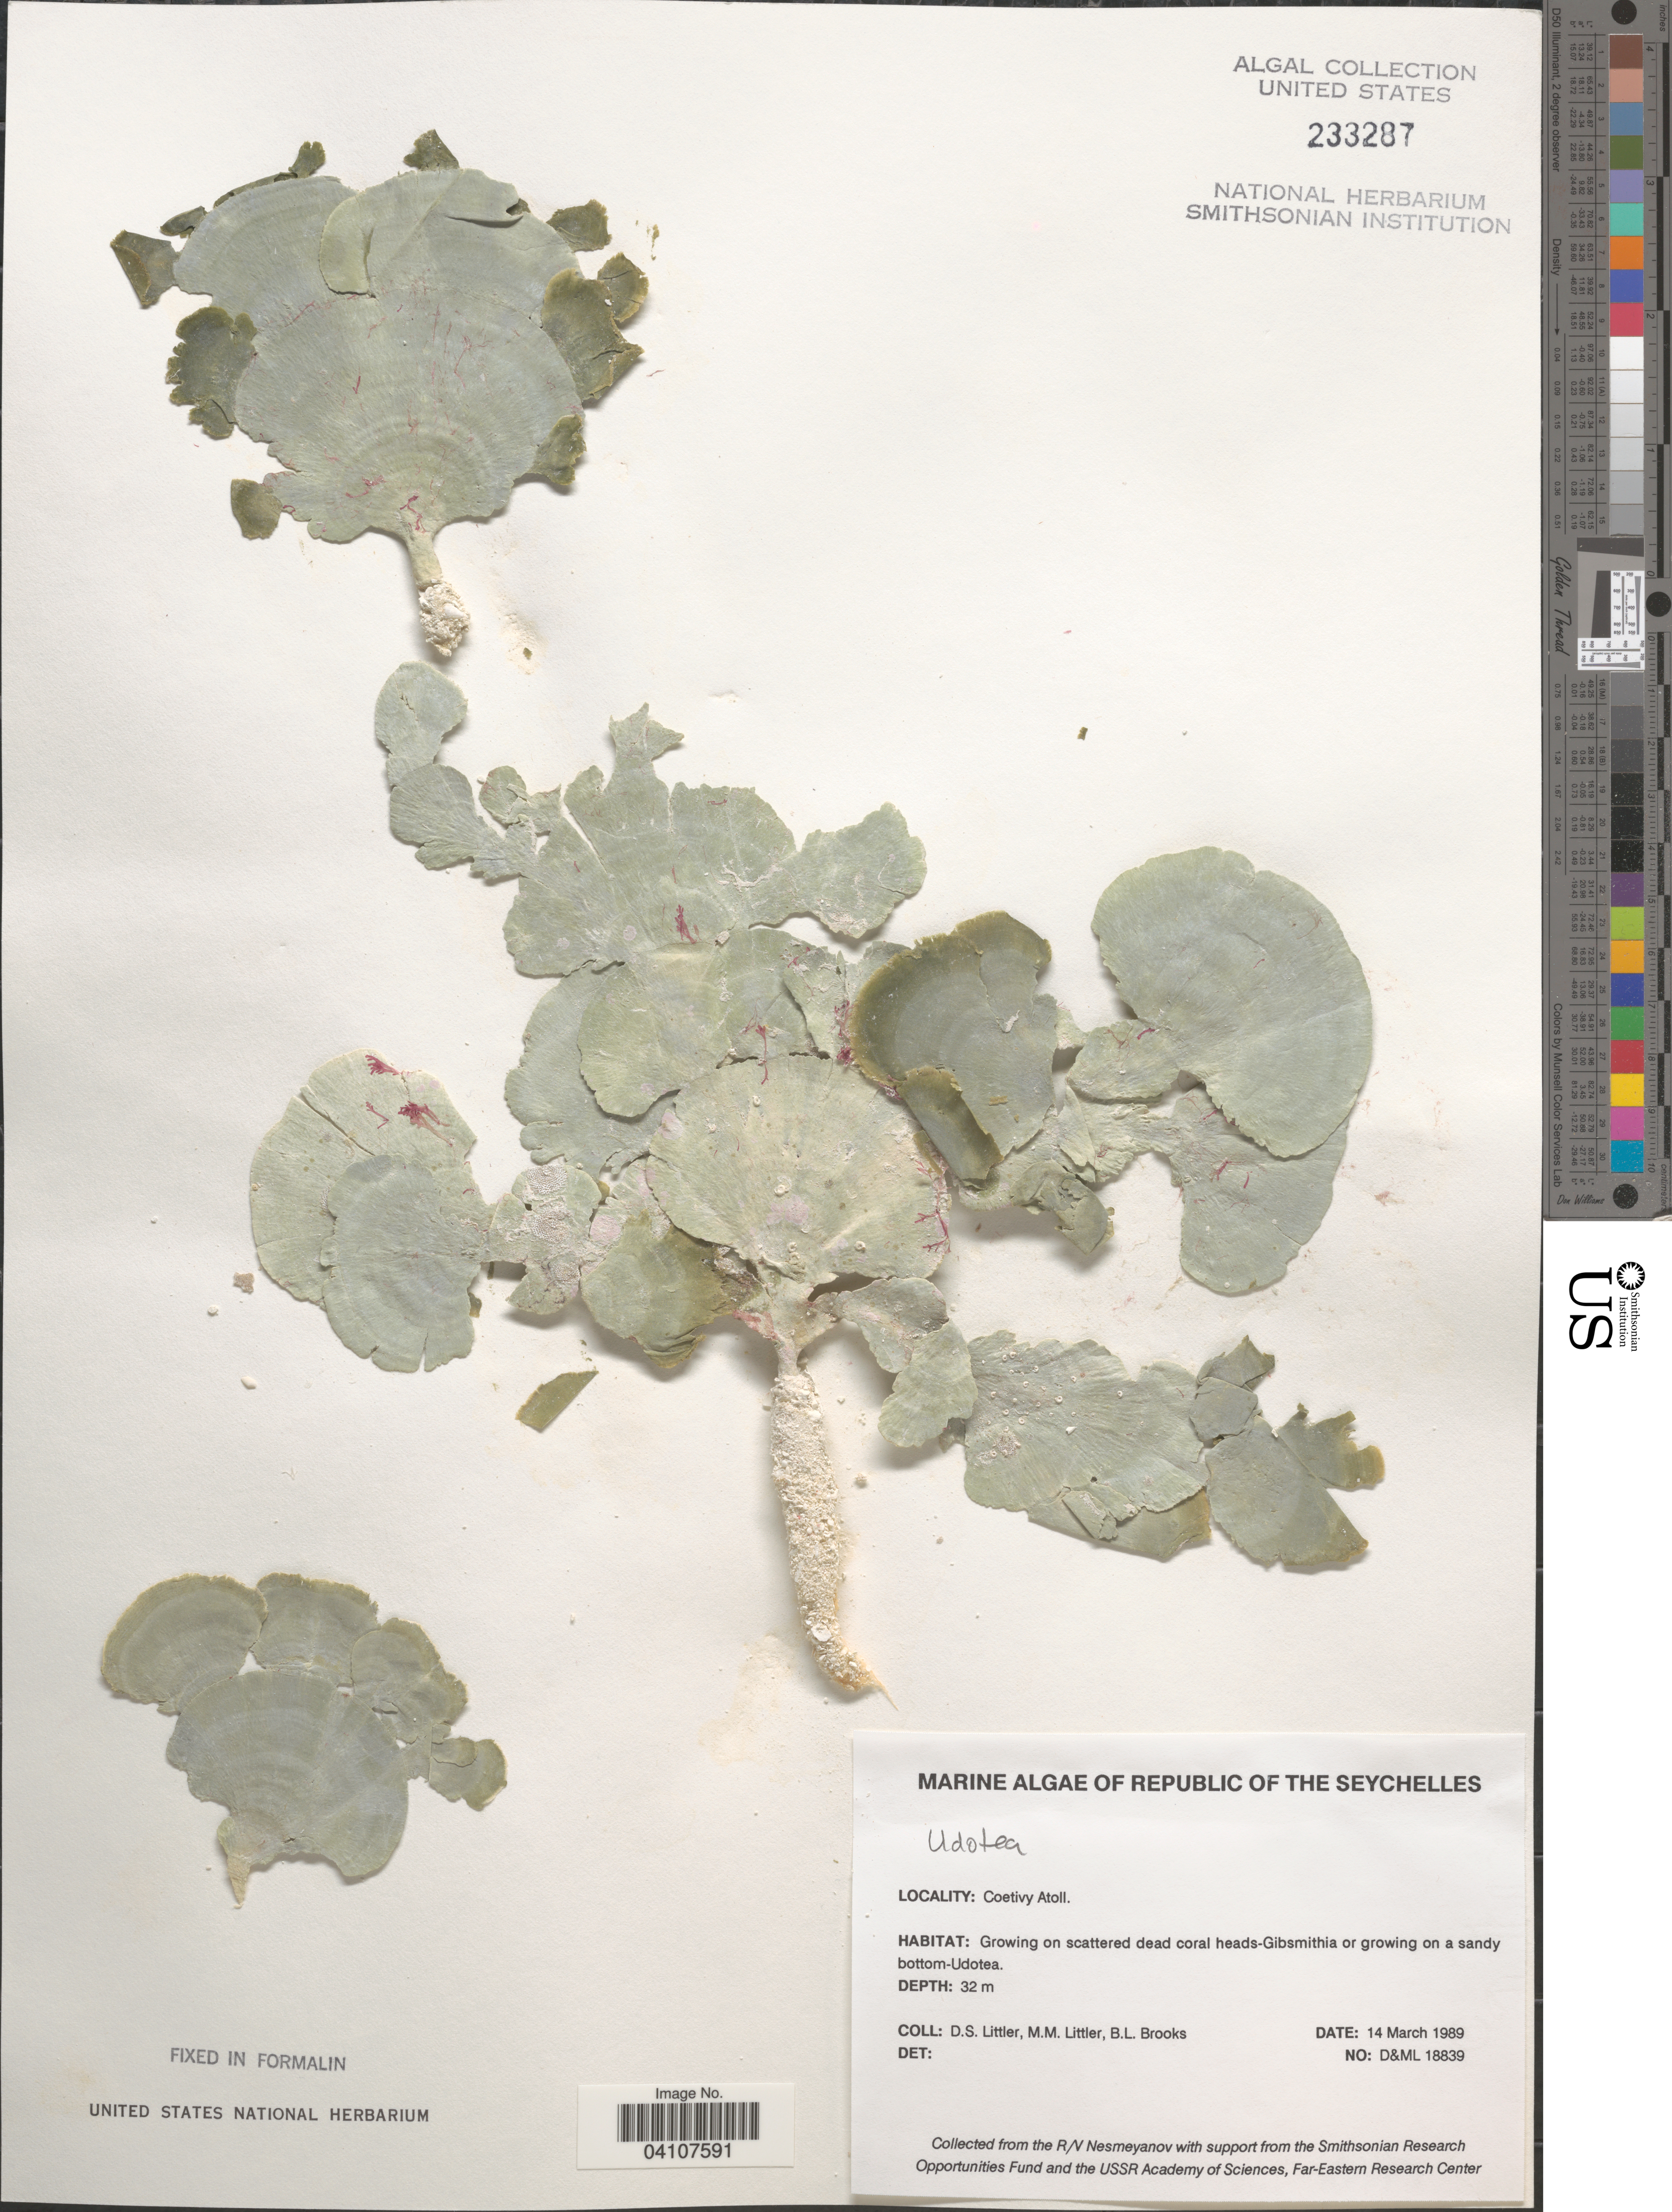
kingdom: Plantae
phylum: Chlorophyta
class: Ulvophyceae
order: Bryopsidales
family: Udoteaceae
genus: Udotea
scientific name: Udotea sp.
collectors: D. S. Littler & B. Brooks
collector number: D&ML18839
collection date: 1989-03-14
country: Seychelles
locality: Republic of the Seychelles. Coetivy Atoll.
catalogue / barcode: US 233287